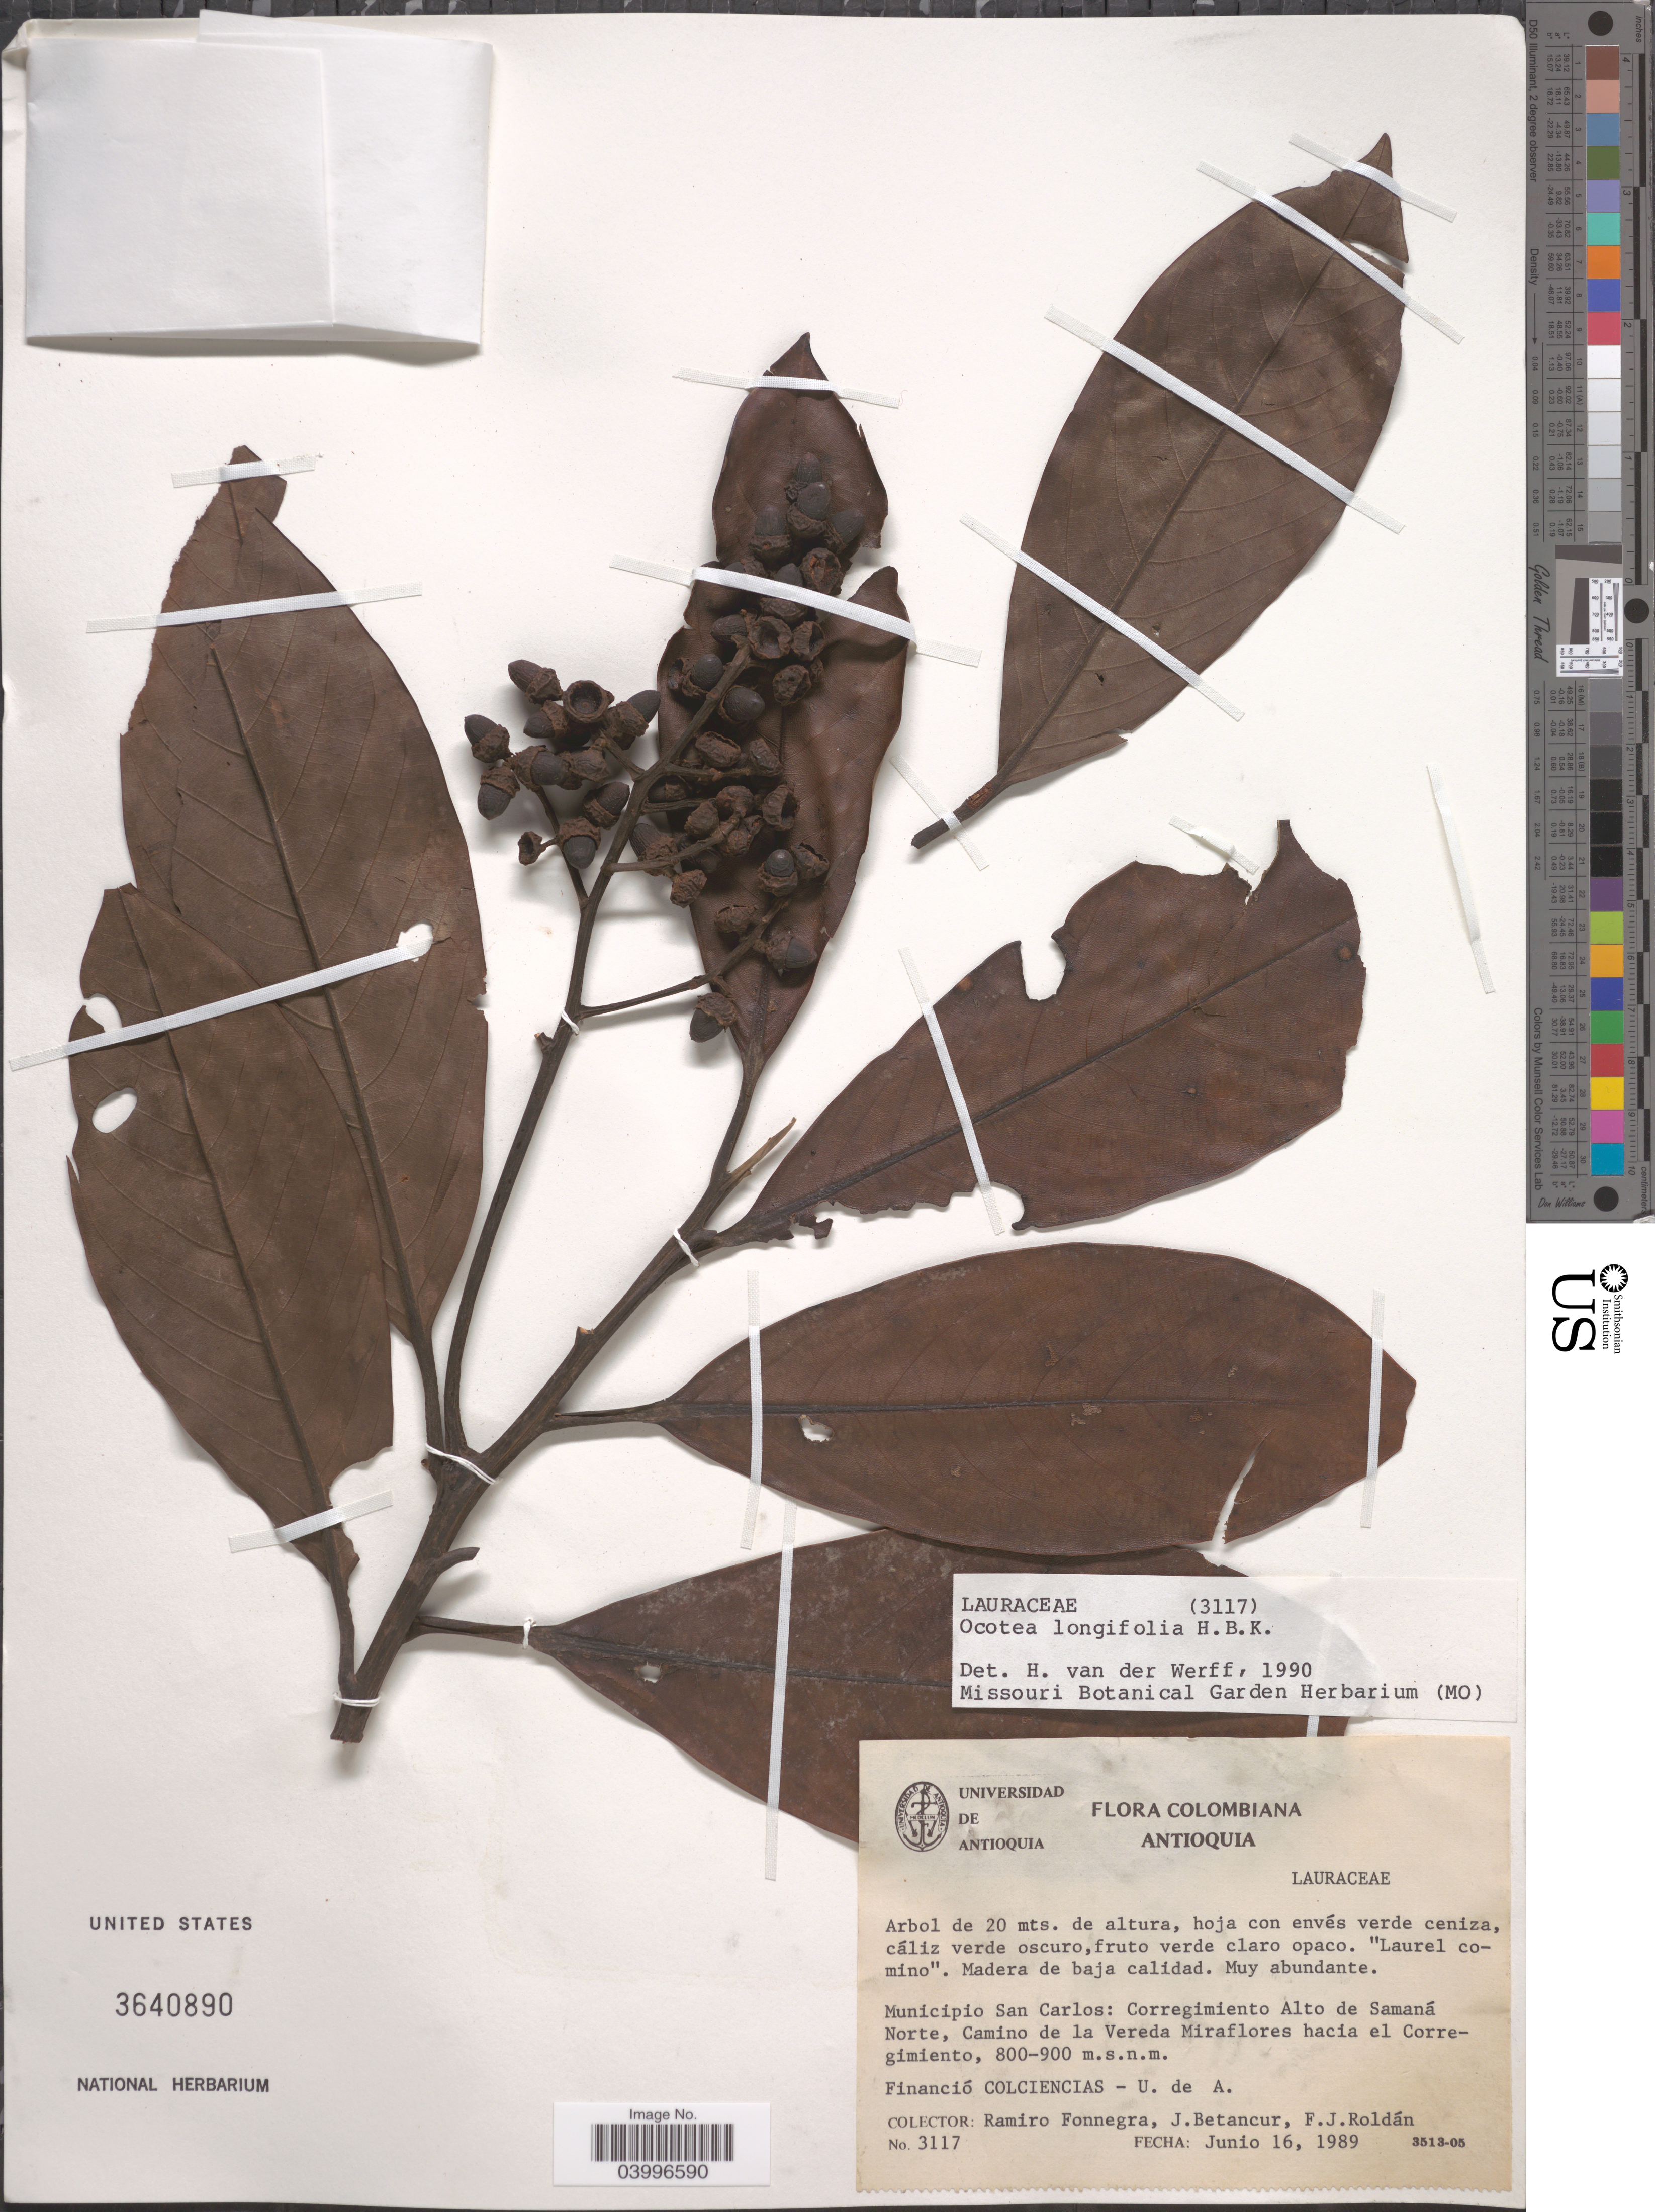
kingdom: Plantae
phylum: Tracheophyta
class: Magnoliopsida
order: Laurales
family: Lauraceae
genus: Ocotea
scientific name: Ocotea longifolia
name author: Kunth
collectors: R. Fonnegra, J. Betancur & F. J. Roldán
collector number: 3117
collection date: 1989-06-16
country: Colombia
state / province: Antioquia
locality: Municipio San Carlos: Corregimiento Alto de Samaná Norte, Camino de la Vereda Miraflores hacia el Corregimiento. Financió Colciencias - U. de A [unsure placement].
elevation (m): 800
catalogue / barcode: US 3640890